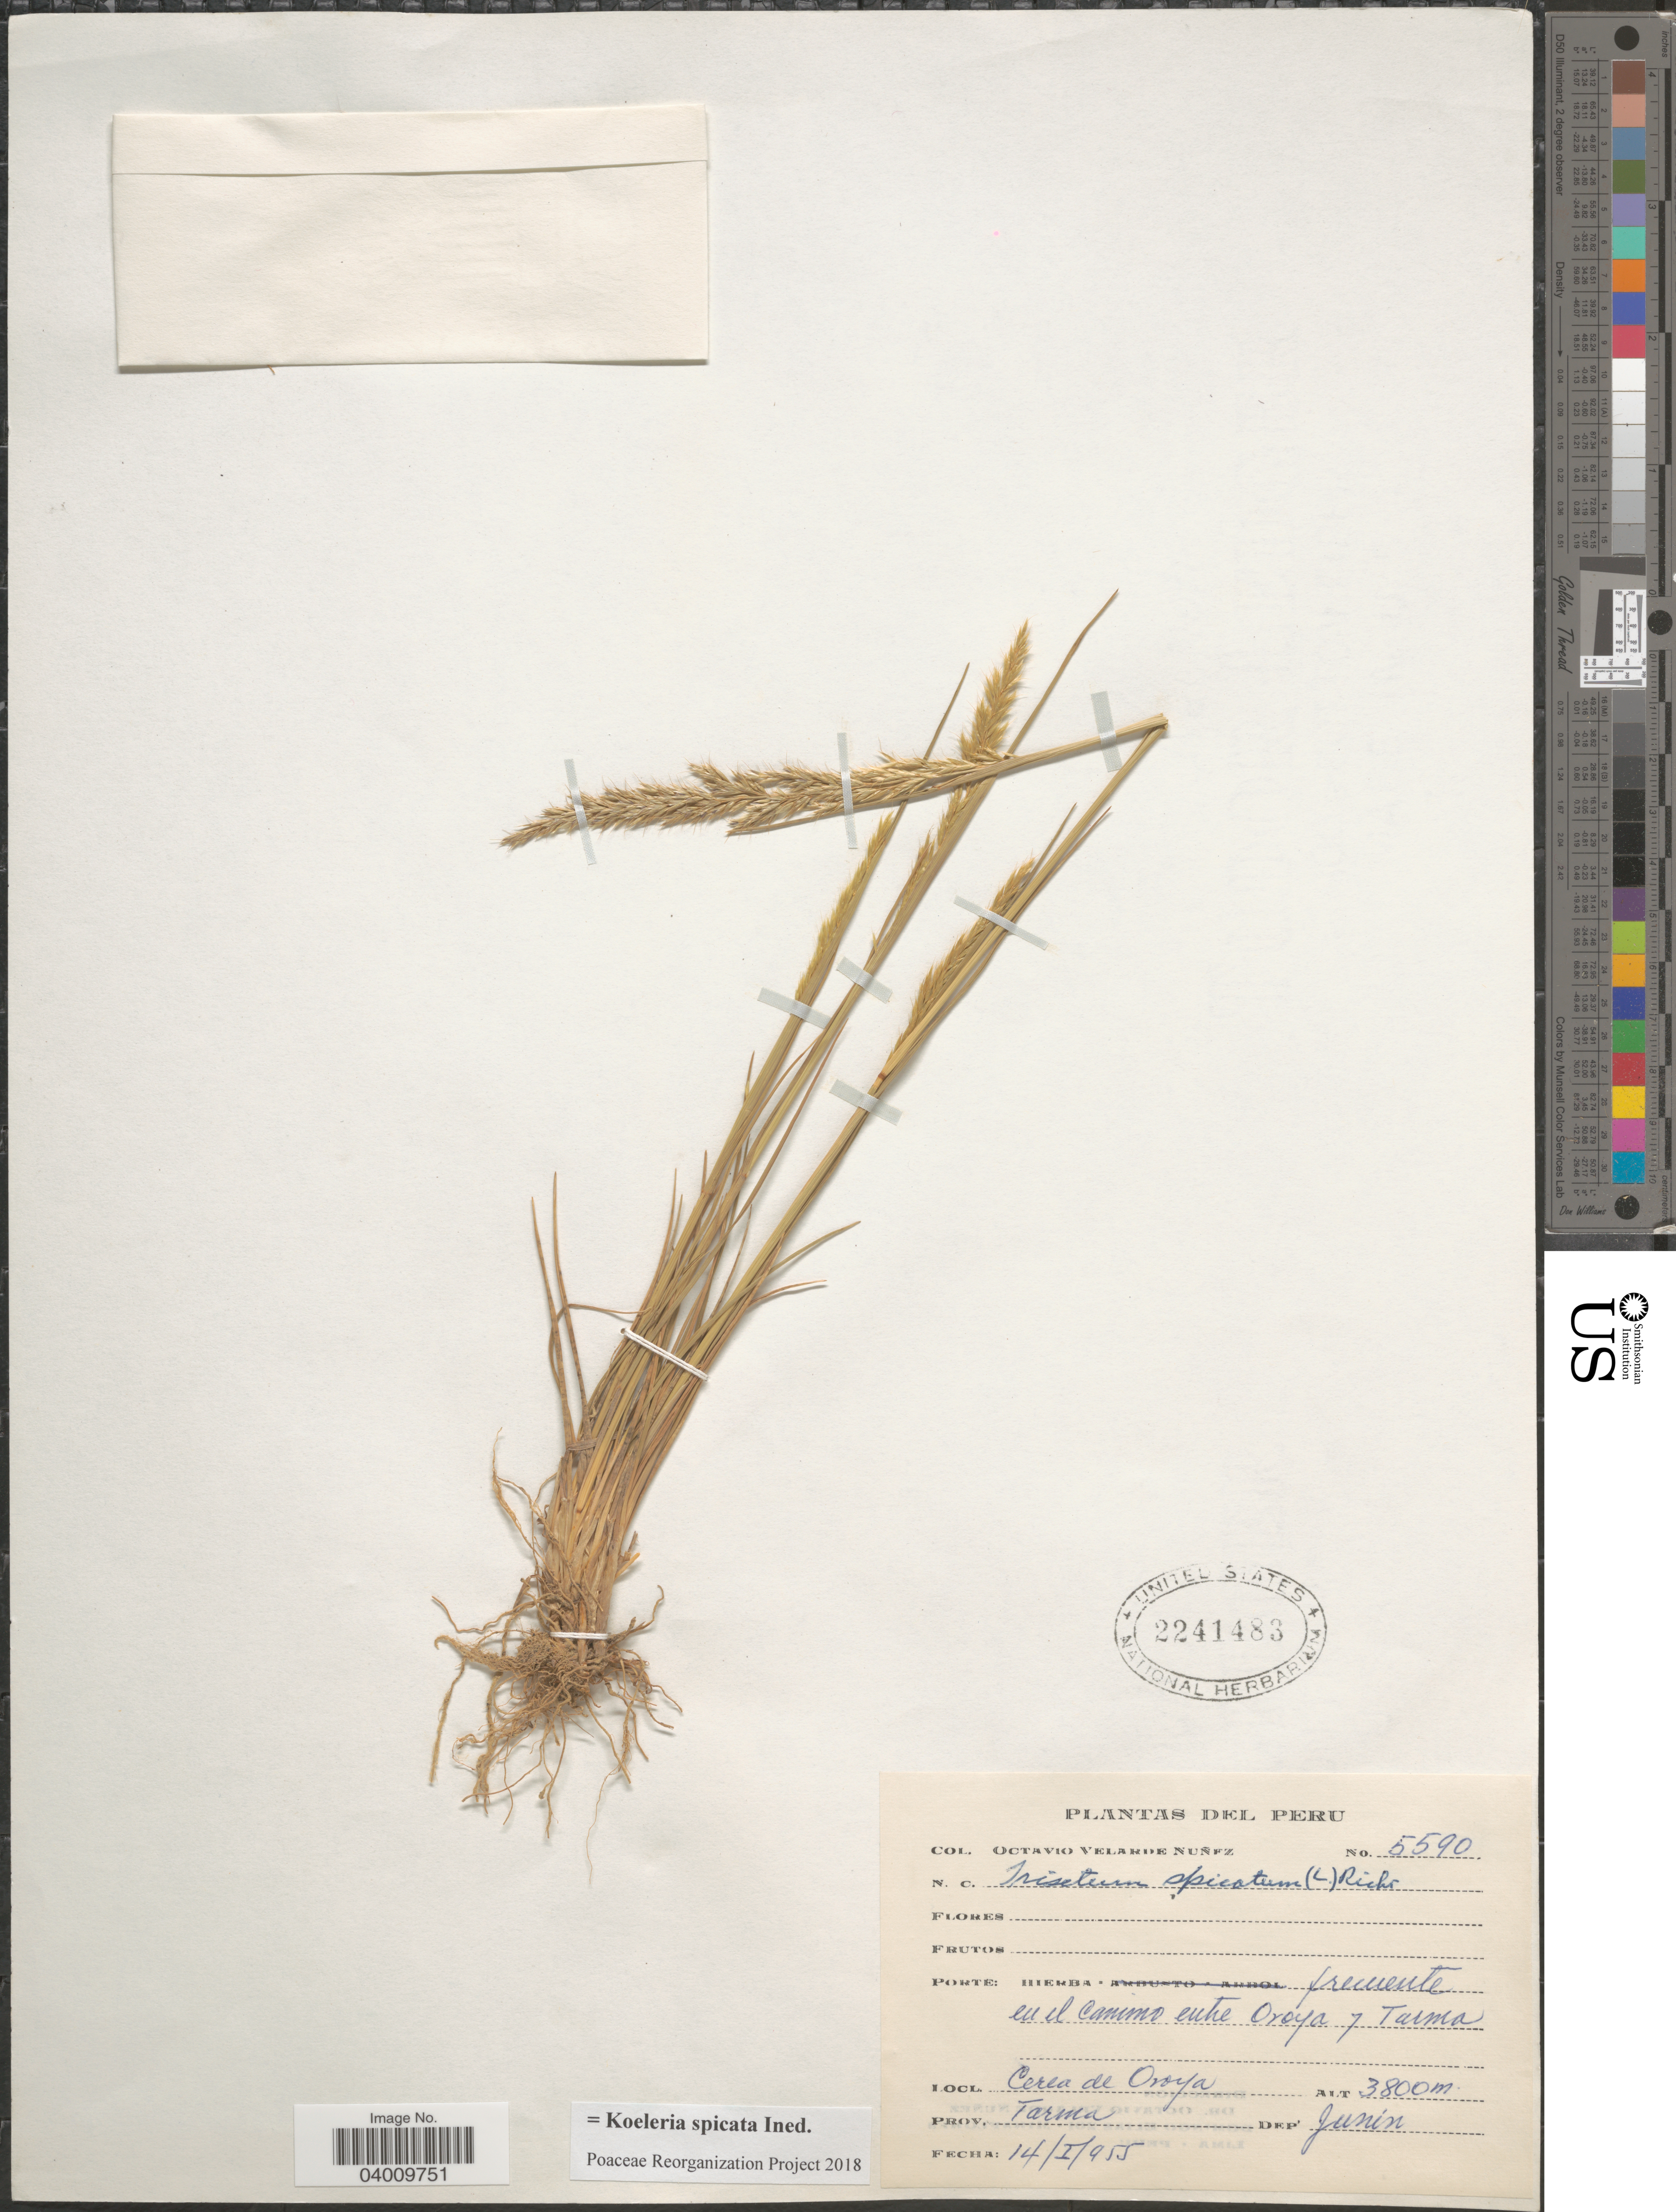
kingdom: Plantae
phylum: Tracheophyta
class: Liliopsida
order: Poales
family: Poaceae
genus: Koeleria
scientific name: Koeleria spicata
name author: (L.) Barberá et al.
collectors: O. Velarde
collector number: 5590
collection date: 1955-01-14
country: Peru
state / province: Junín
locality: En el camino entre Oroya y Tarma. Cerca de Oroya. Prov. Tarma. Dep. Junín.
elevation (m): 3800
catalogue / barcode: US 2241483